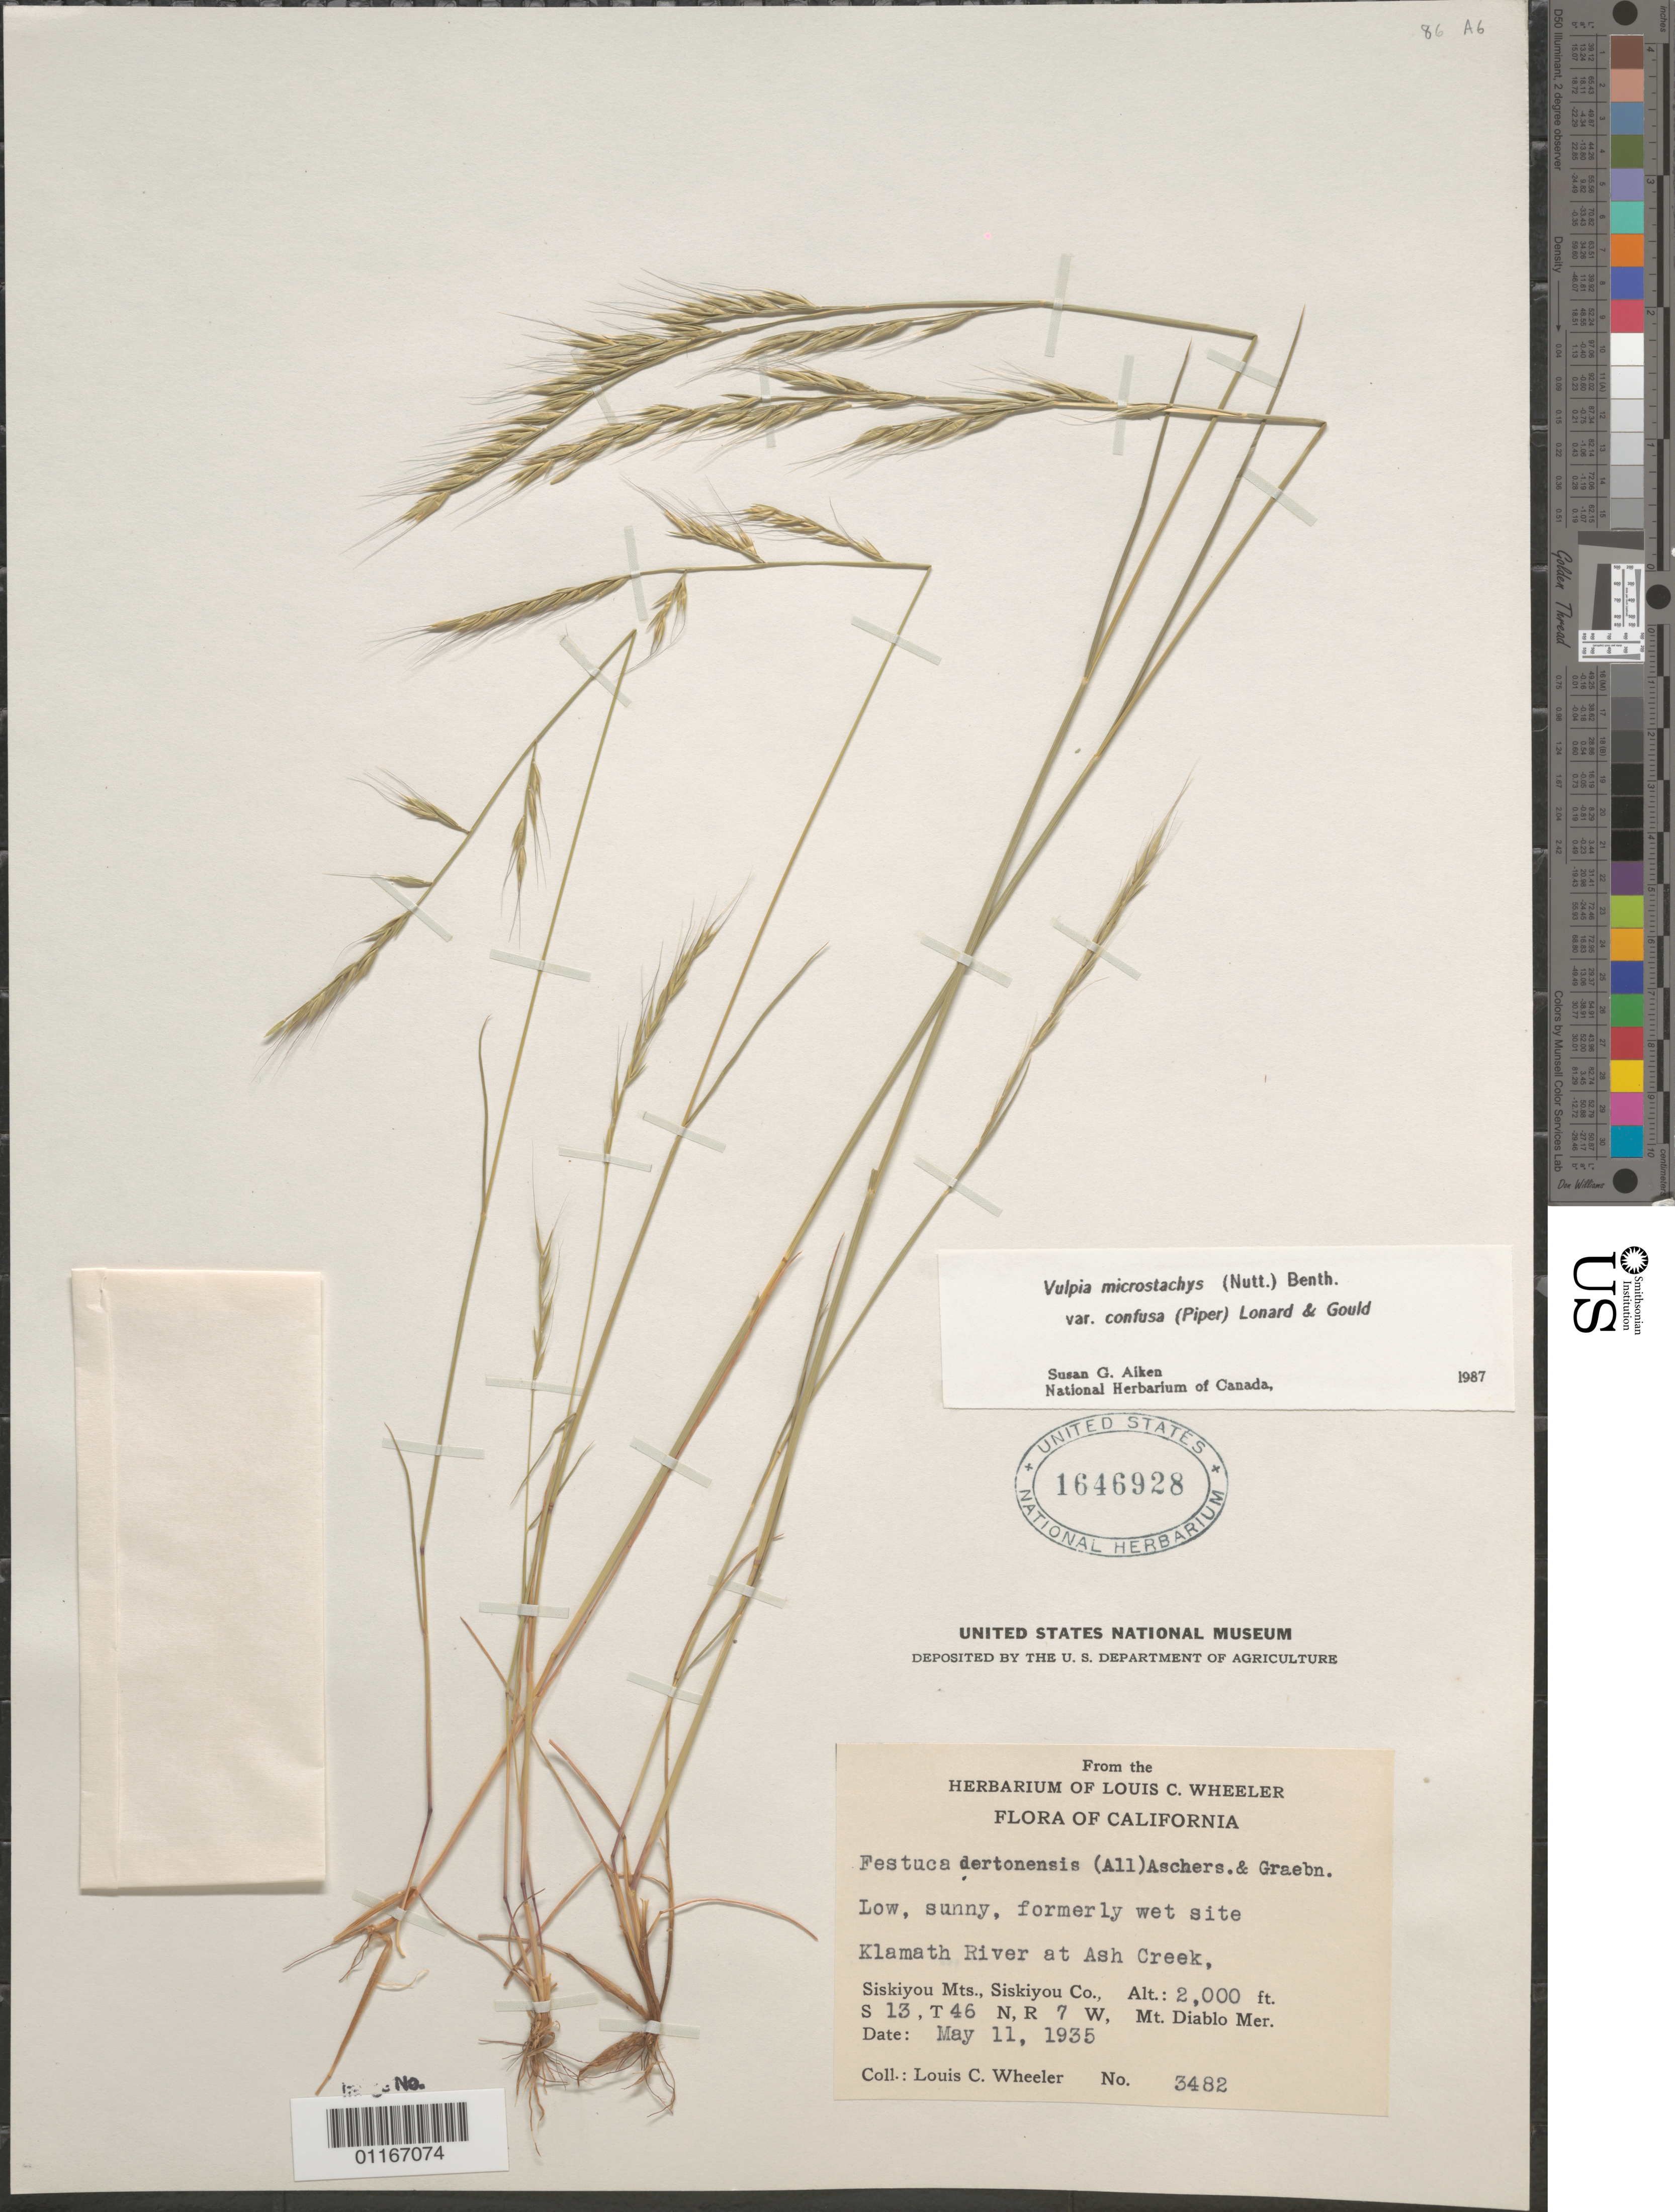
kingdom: Plantae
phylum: Tracheophyta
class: Liliopsida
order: Poales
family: Poaceae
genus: Vulpia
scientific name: Vulpia microstachys var. confusa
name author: (Piper) Lonard & Gould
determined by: Aiken, S. G.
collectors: L. C. Wheeler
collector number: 3482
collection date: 1935-05-11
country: United States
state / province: California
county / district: Siskiyou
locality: S13, T46N, R7W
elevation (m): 610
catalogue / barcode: US 1646928